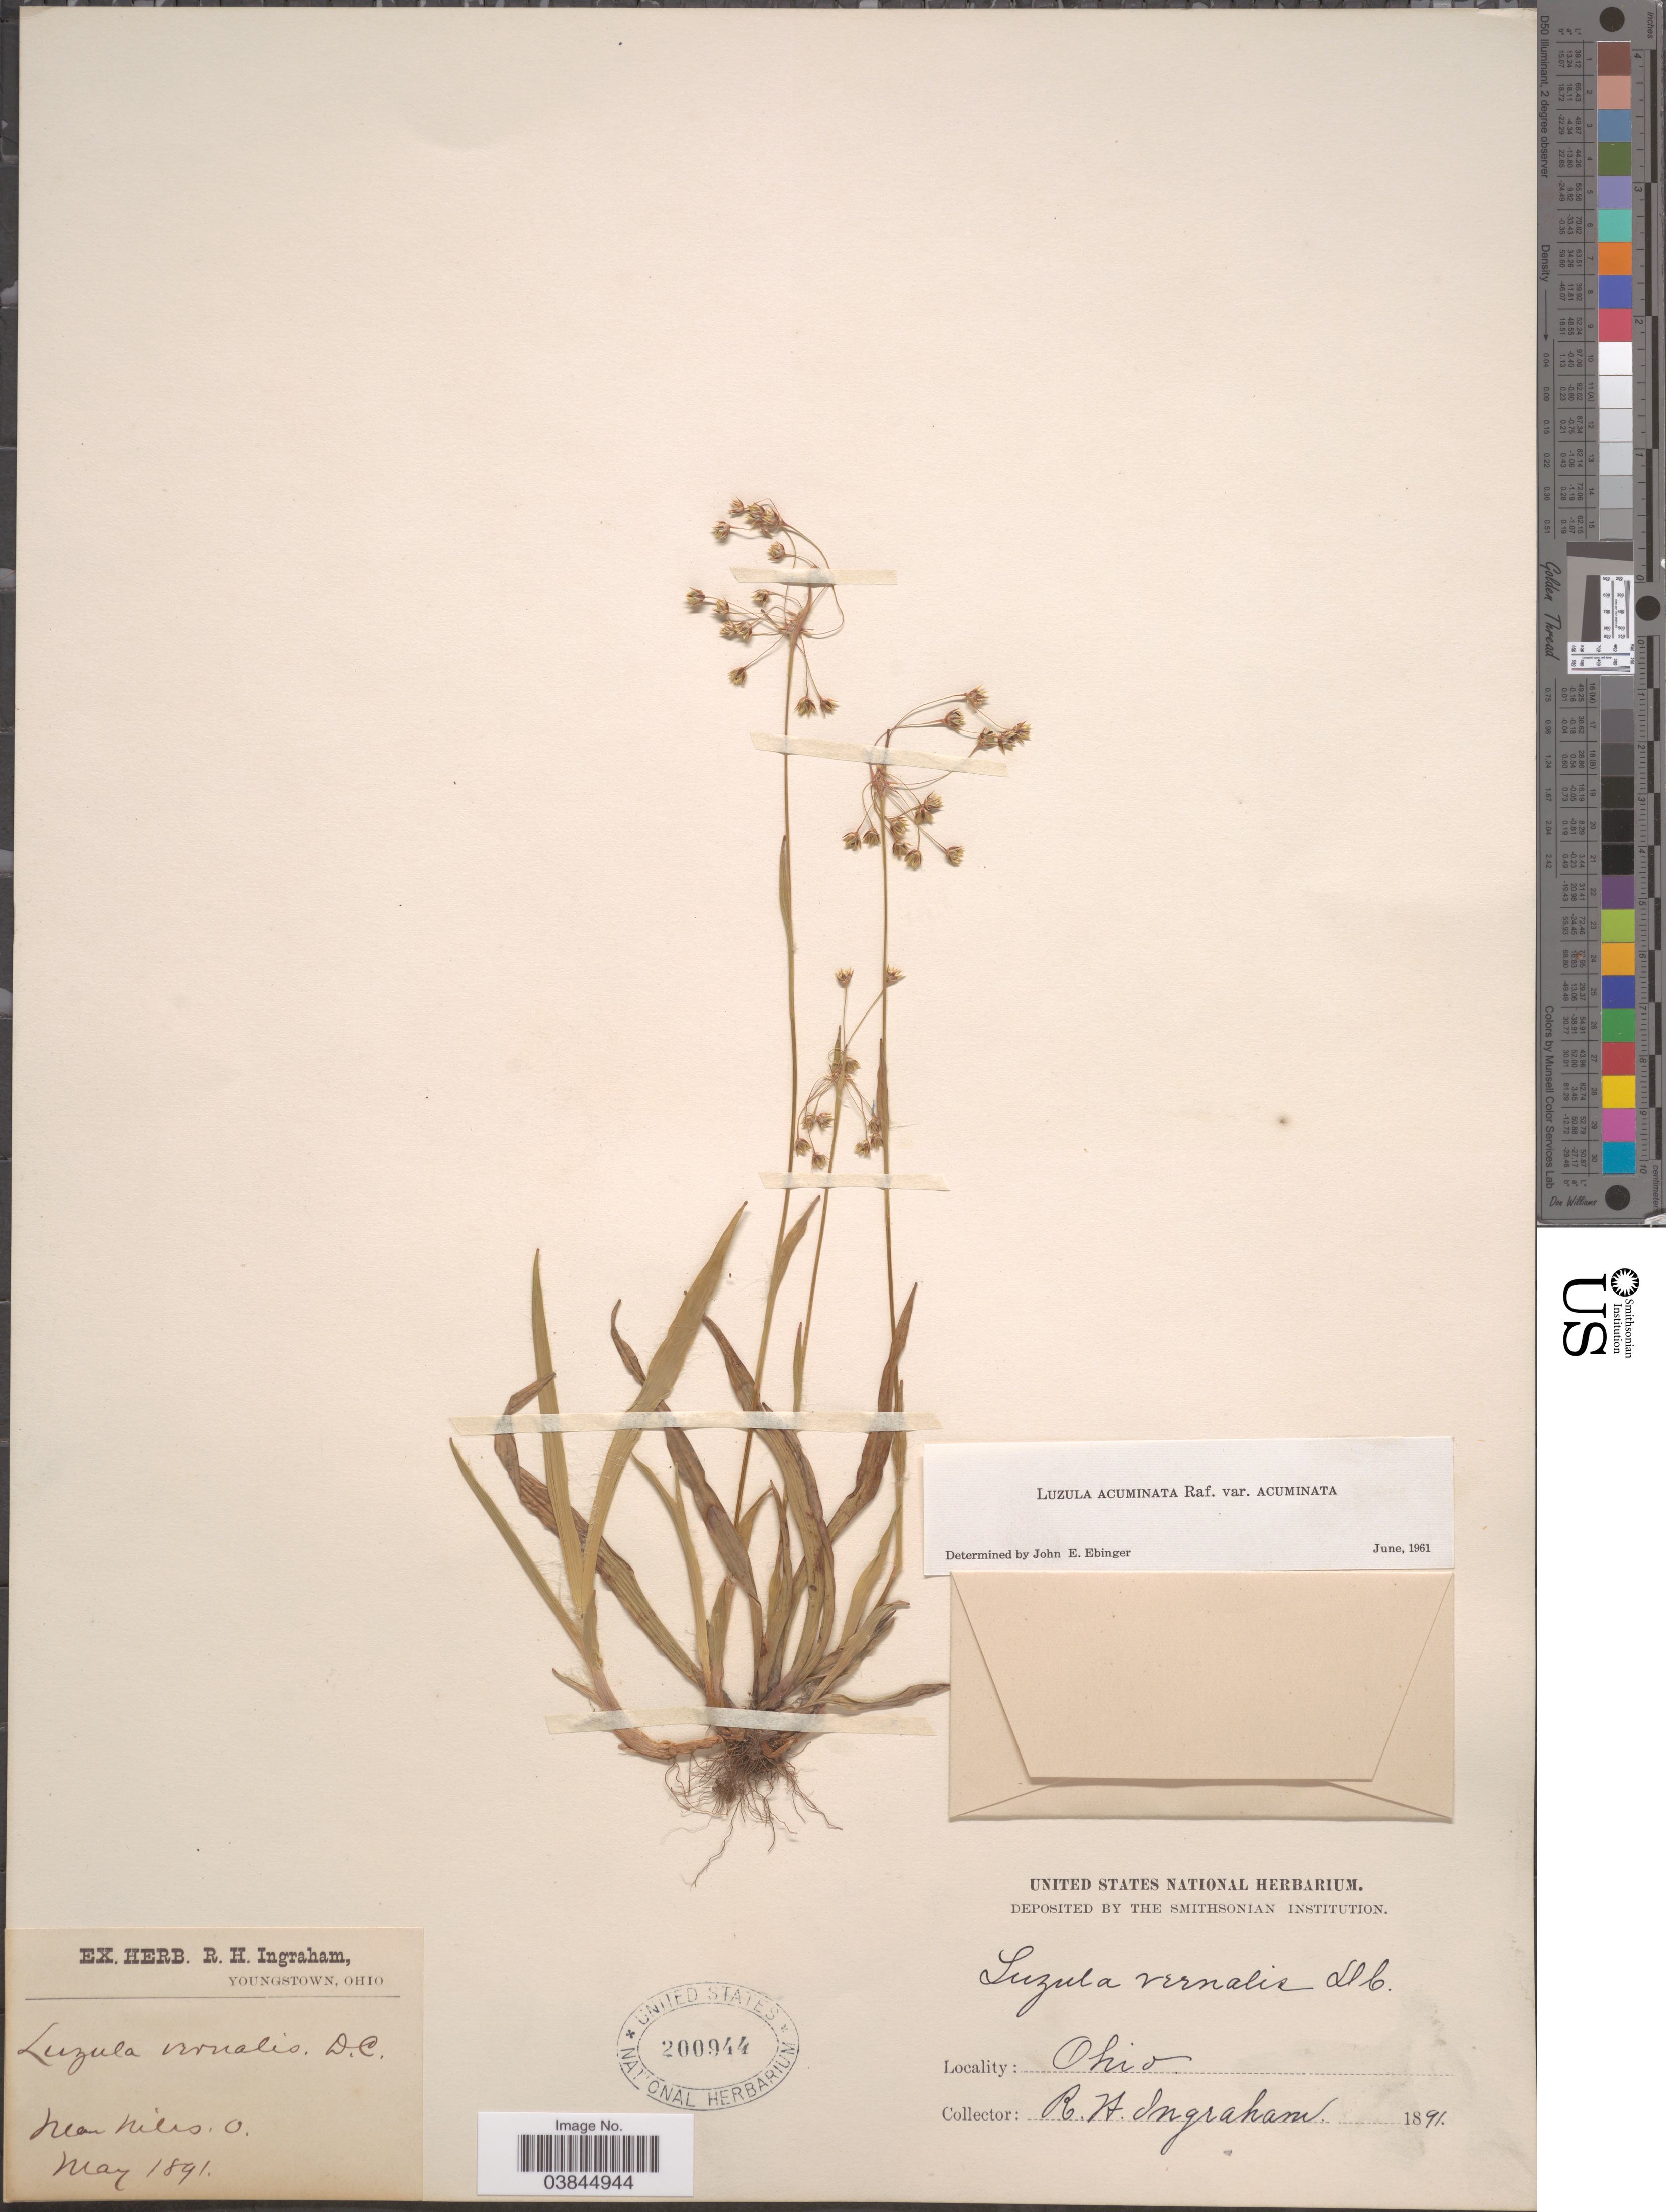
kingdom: Plantae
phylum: Tracheophyta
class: Liliopsida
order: Poales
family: Juncaceae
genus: Luzula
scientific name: Luzula acuminata var. acuminata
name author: Raf.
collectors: R. Ingraham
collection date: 1891-05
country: United States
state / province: Ohio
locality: Near Niles.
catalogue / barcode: US 200944